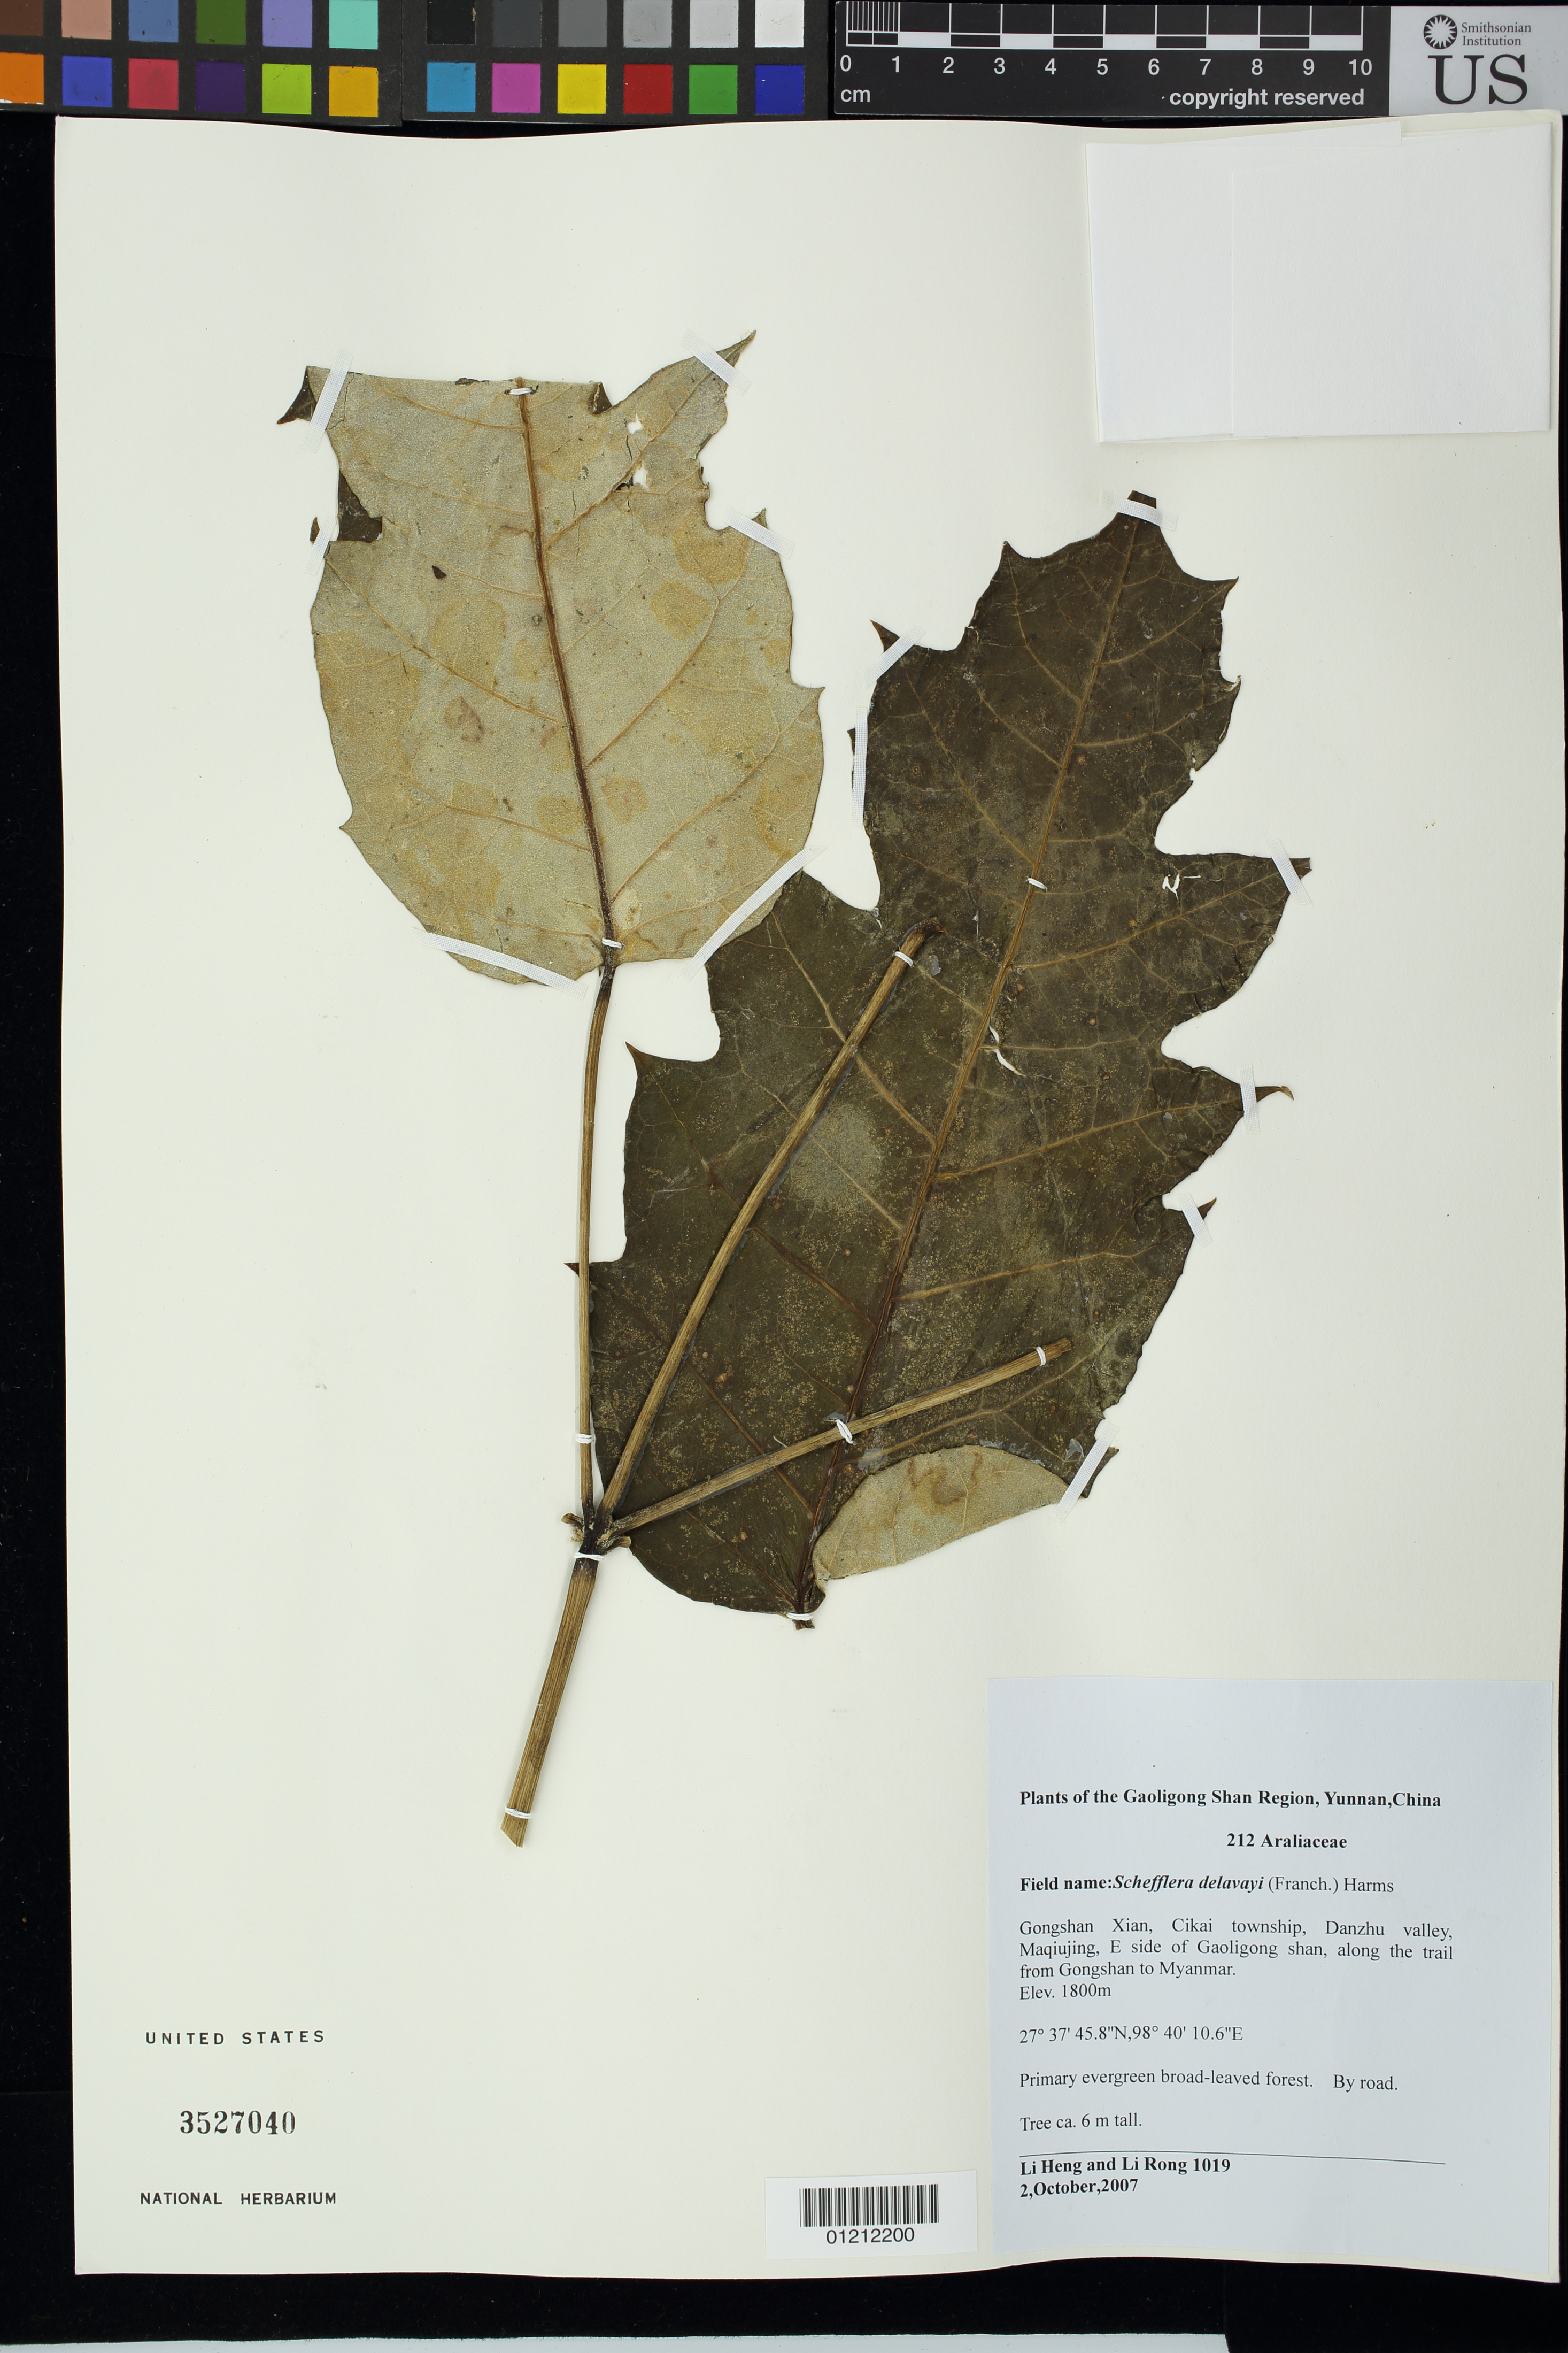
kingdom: Plantae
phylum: Tracheophyta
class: Magnoliopsida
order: Apiales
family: Araliaceae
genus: Schefflera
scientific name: Schefflera delavayi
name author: (Franch.) Harms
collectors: L. Heng & R. Li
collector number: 1019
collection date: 2007-10-02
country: China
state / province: Yunnan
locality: Gongshan Xian, Cikai township, Danzhu valley, Maqiujing, E side of Gaoligong shan, along the trail from Gongshan to Myanmar. Primary evergreen broad-leaved forest. By road.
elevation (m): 1800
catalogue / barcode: US 3527040